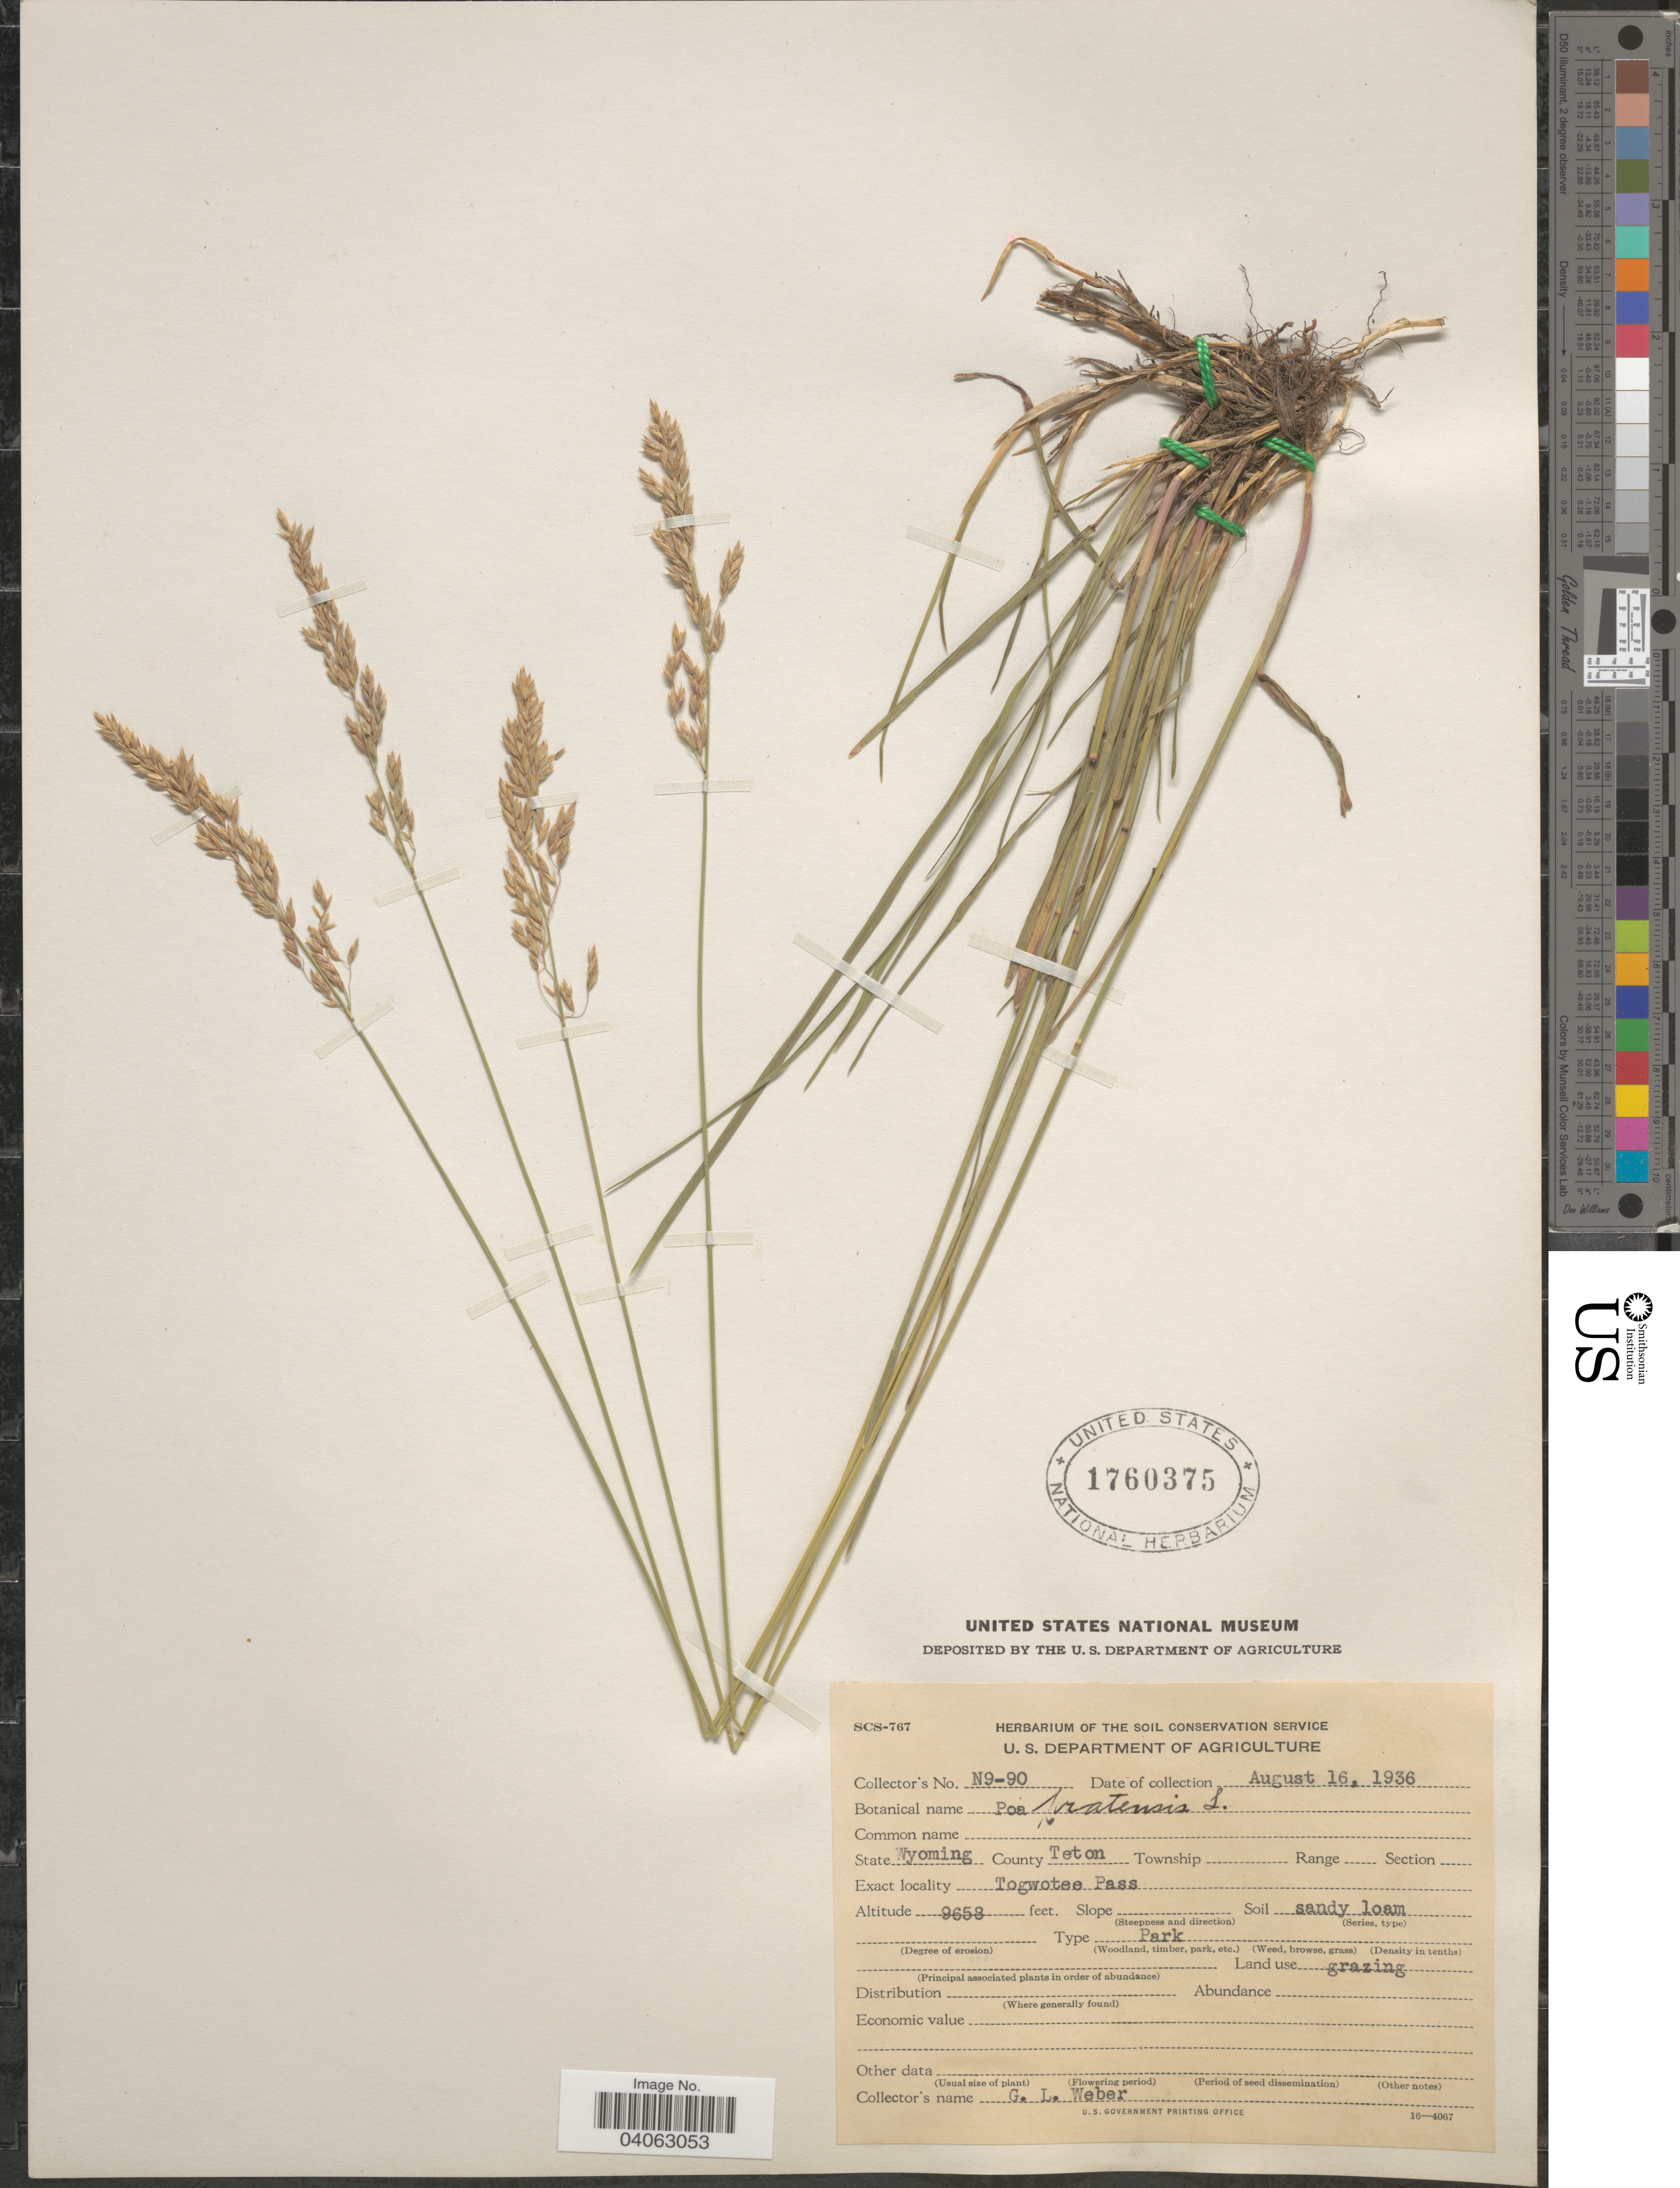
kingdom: Plantae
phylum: Tracheophyta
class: Liliopsida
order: Poales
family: Poaceae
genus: Poa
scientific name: Poa pratensis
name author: L.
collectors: G. Weber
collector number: N9-90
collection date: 1936-08-16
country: United States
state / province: Wyoming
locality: County Teton. Togwotee Pass.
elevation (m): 2944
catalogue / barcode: US 1760375